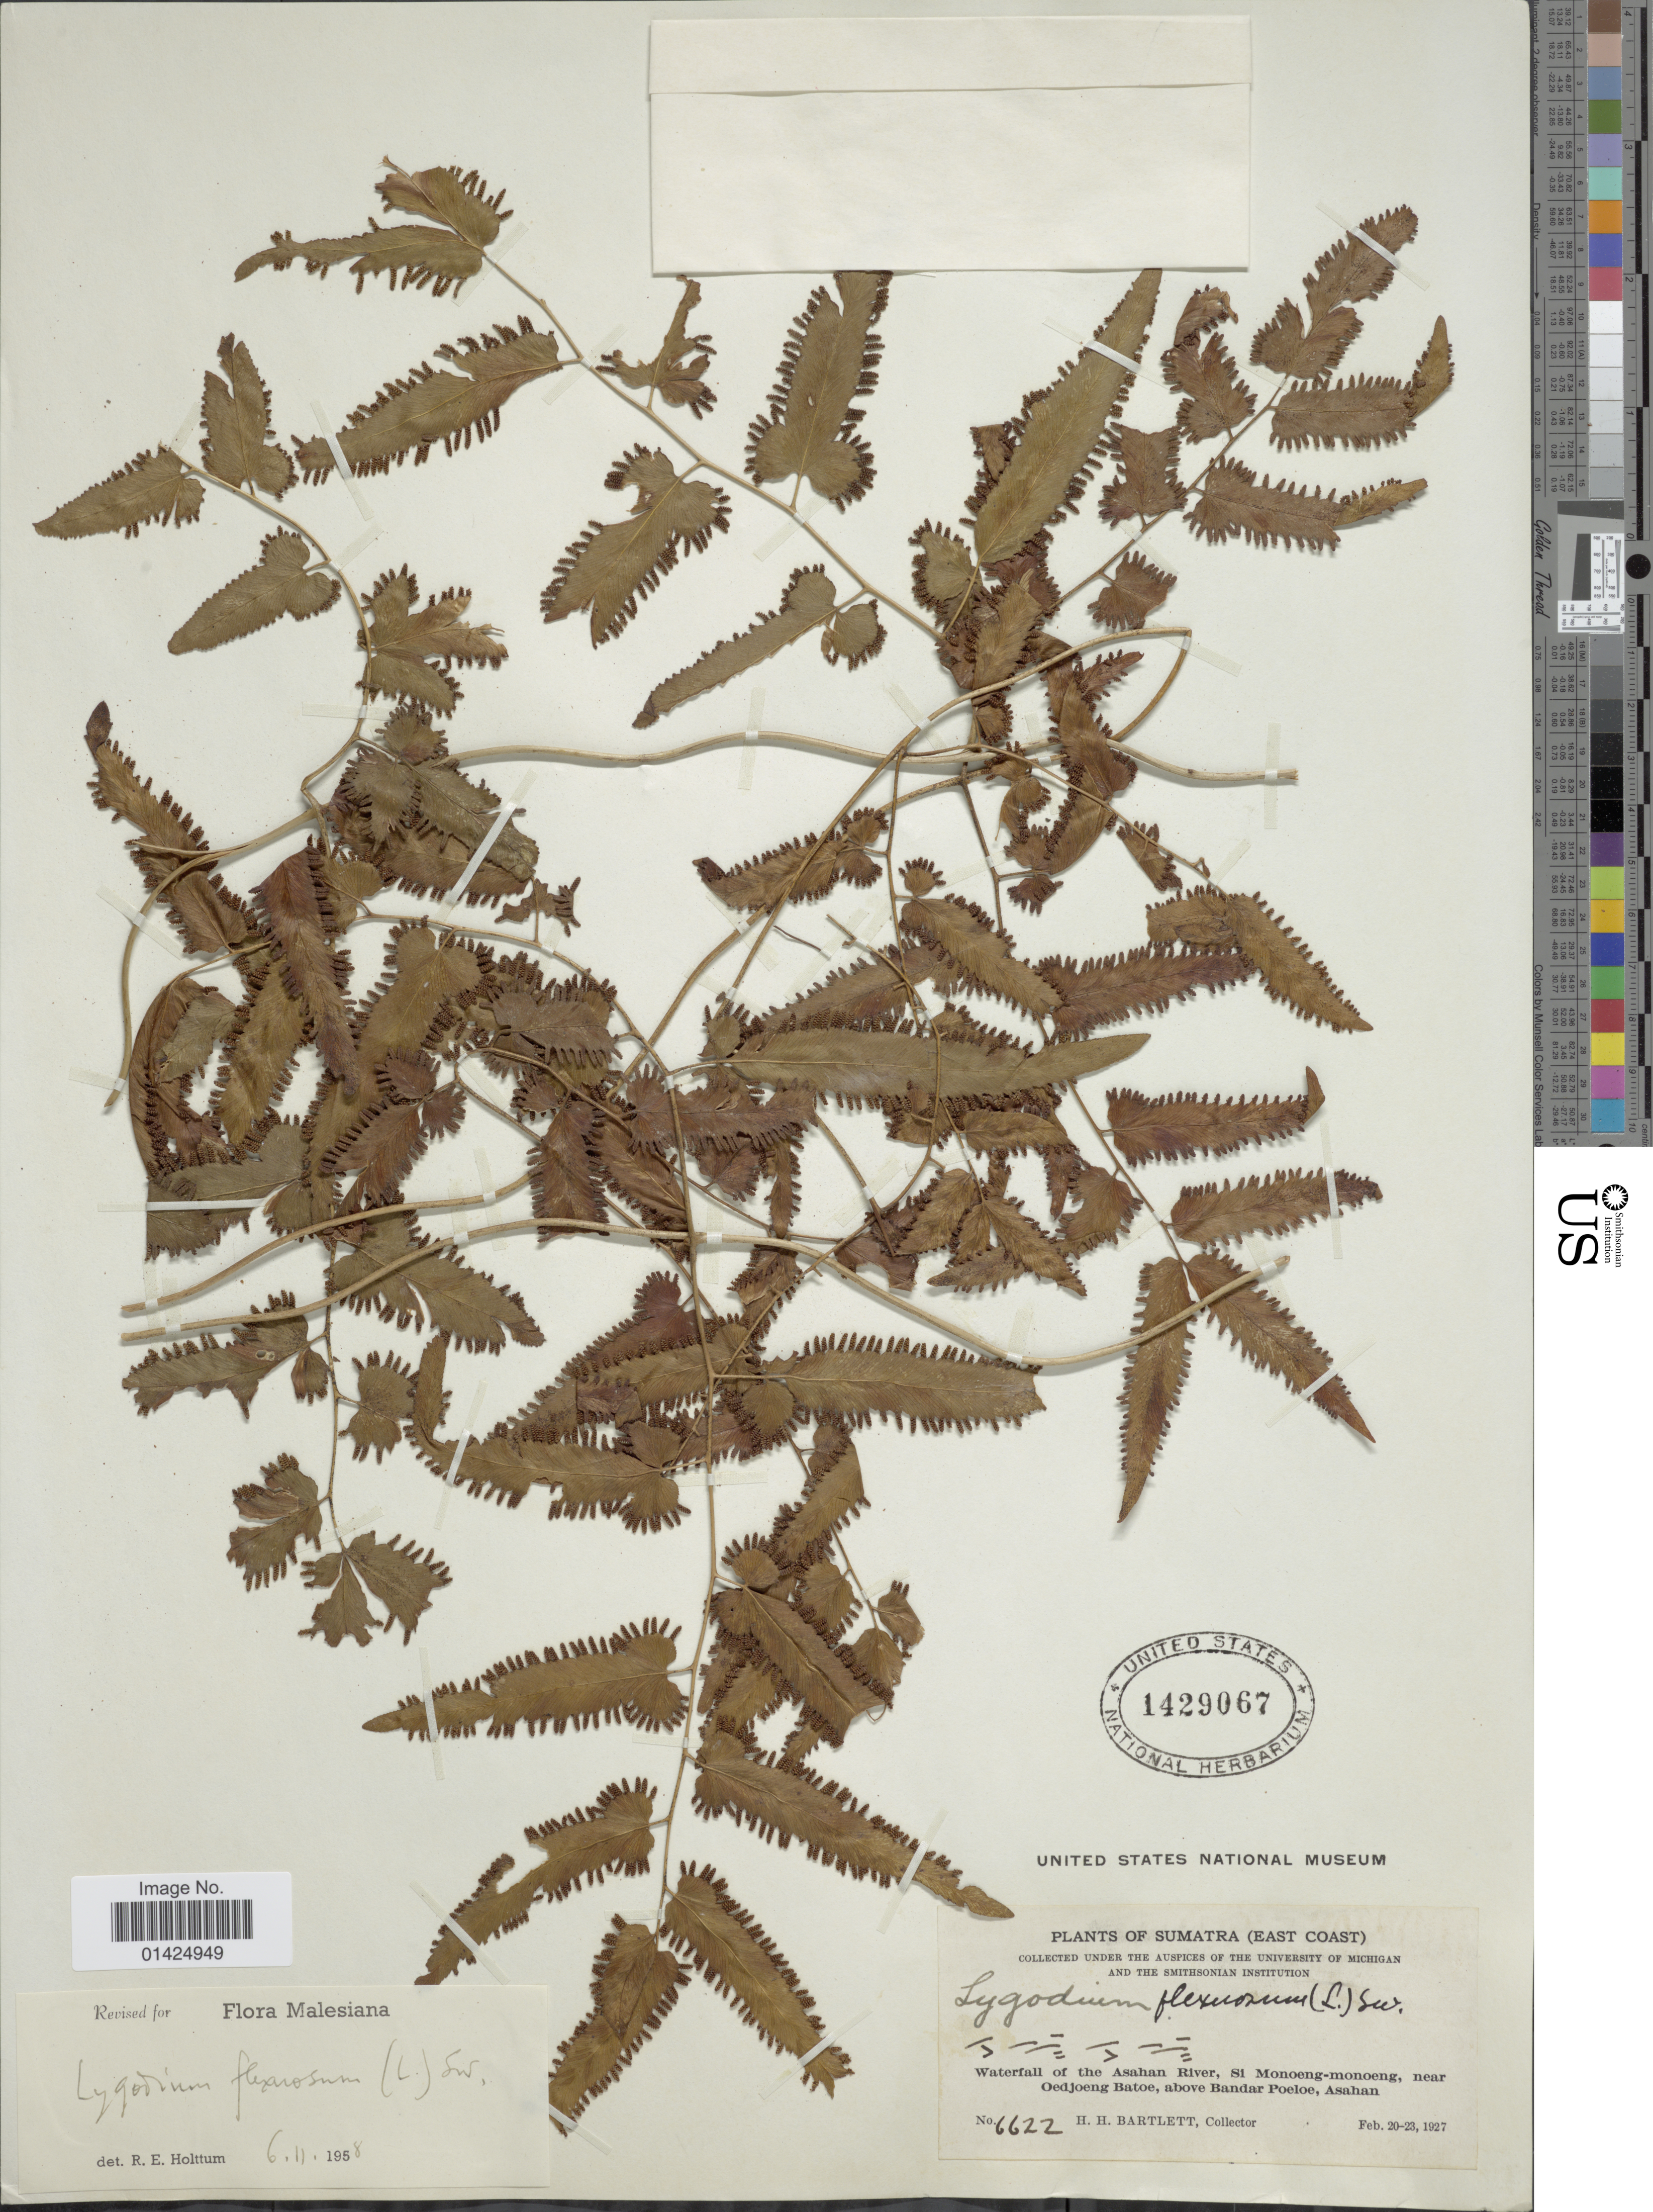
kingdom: Plantae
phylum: Tracheophyta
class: Polypodiopsida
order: Schizaeales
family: Lygodiaceae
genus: Lygodium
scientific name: Lygodium flexuosum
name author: Sw.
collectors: H. H. Bartlett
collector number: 6622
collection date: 1927-02-20/1927-02-23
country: Indonesia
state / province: Sumatra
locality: East coast. Waterfall of the Asahan River, Si Monoeng-monoeng, near Oedjoeng Bartoe, above Bandar Poeloe, Asahan.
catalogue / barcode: US 1429067